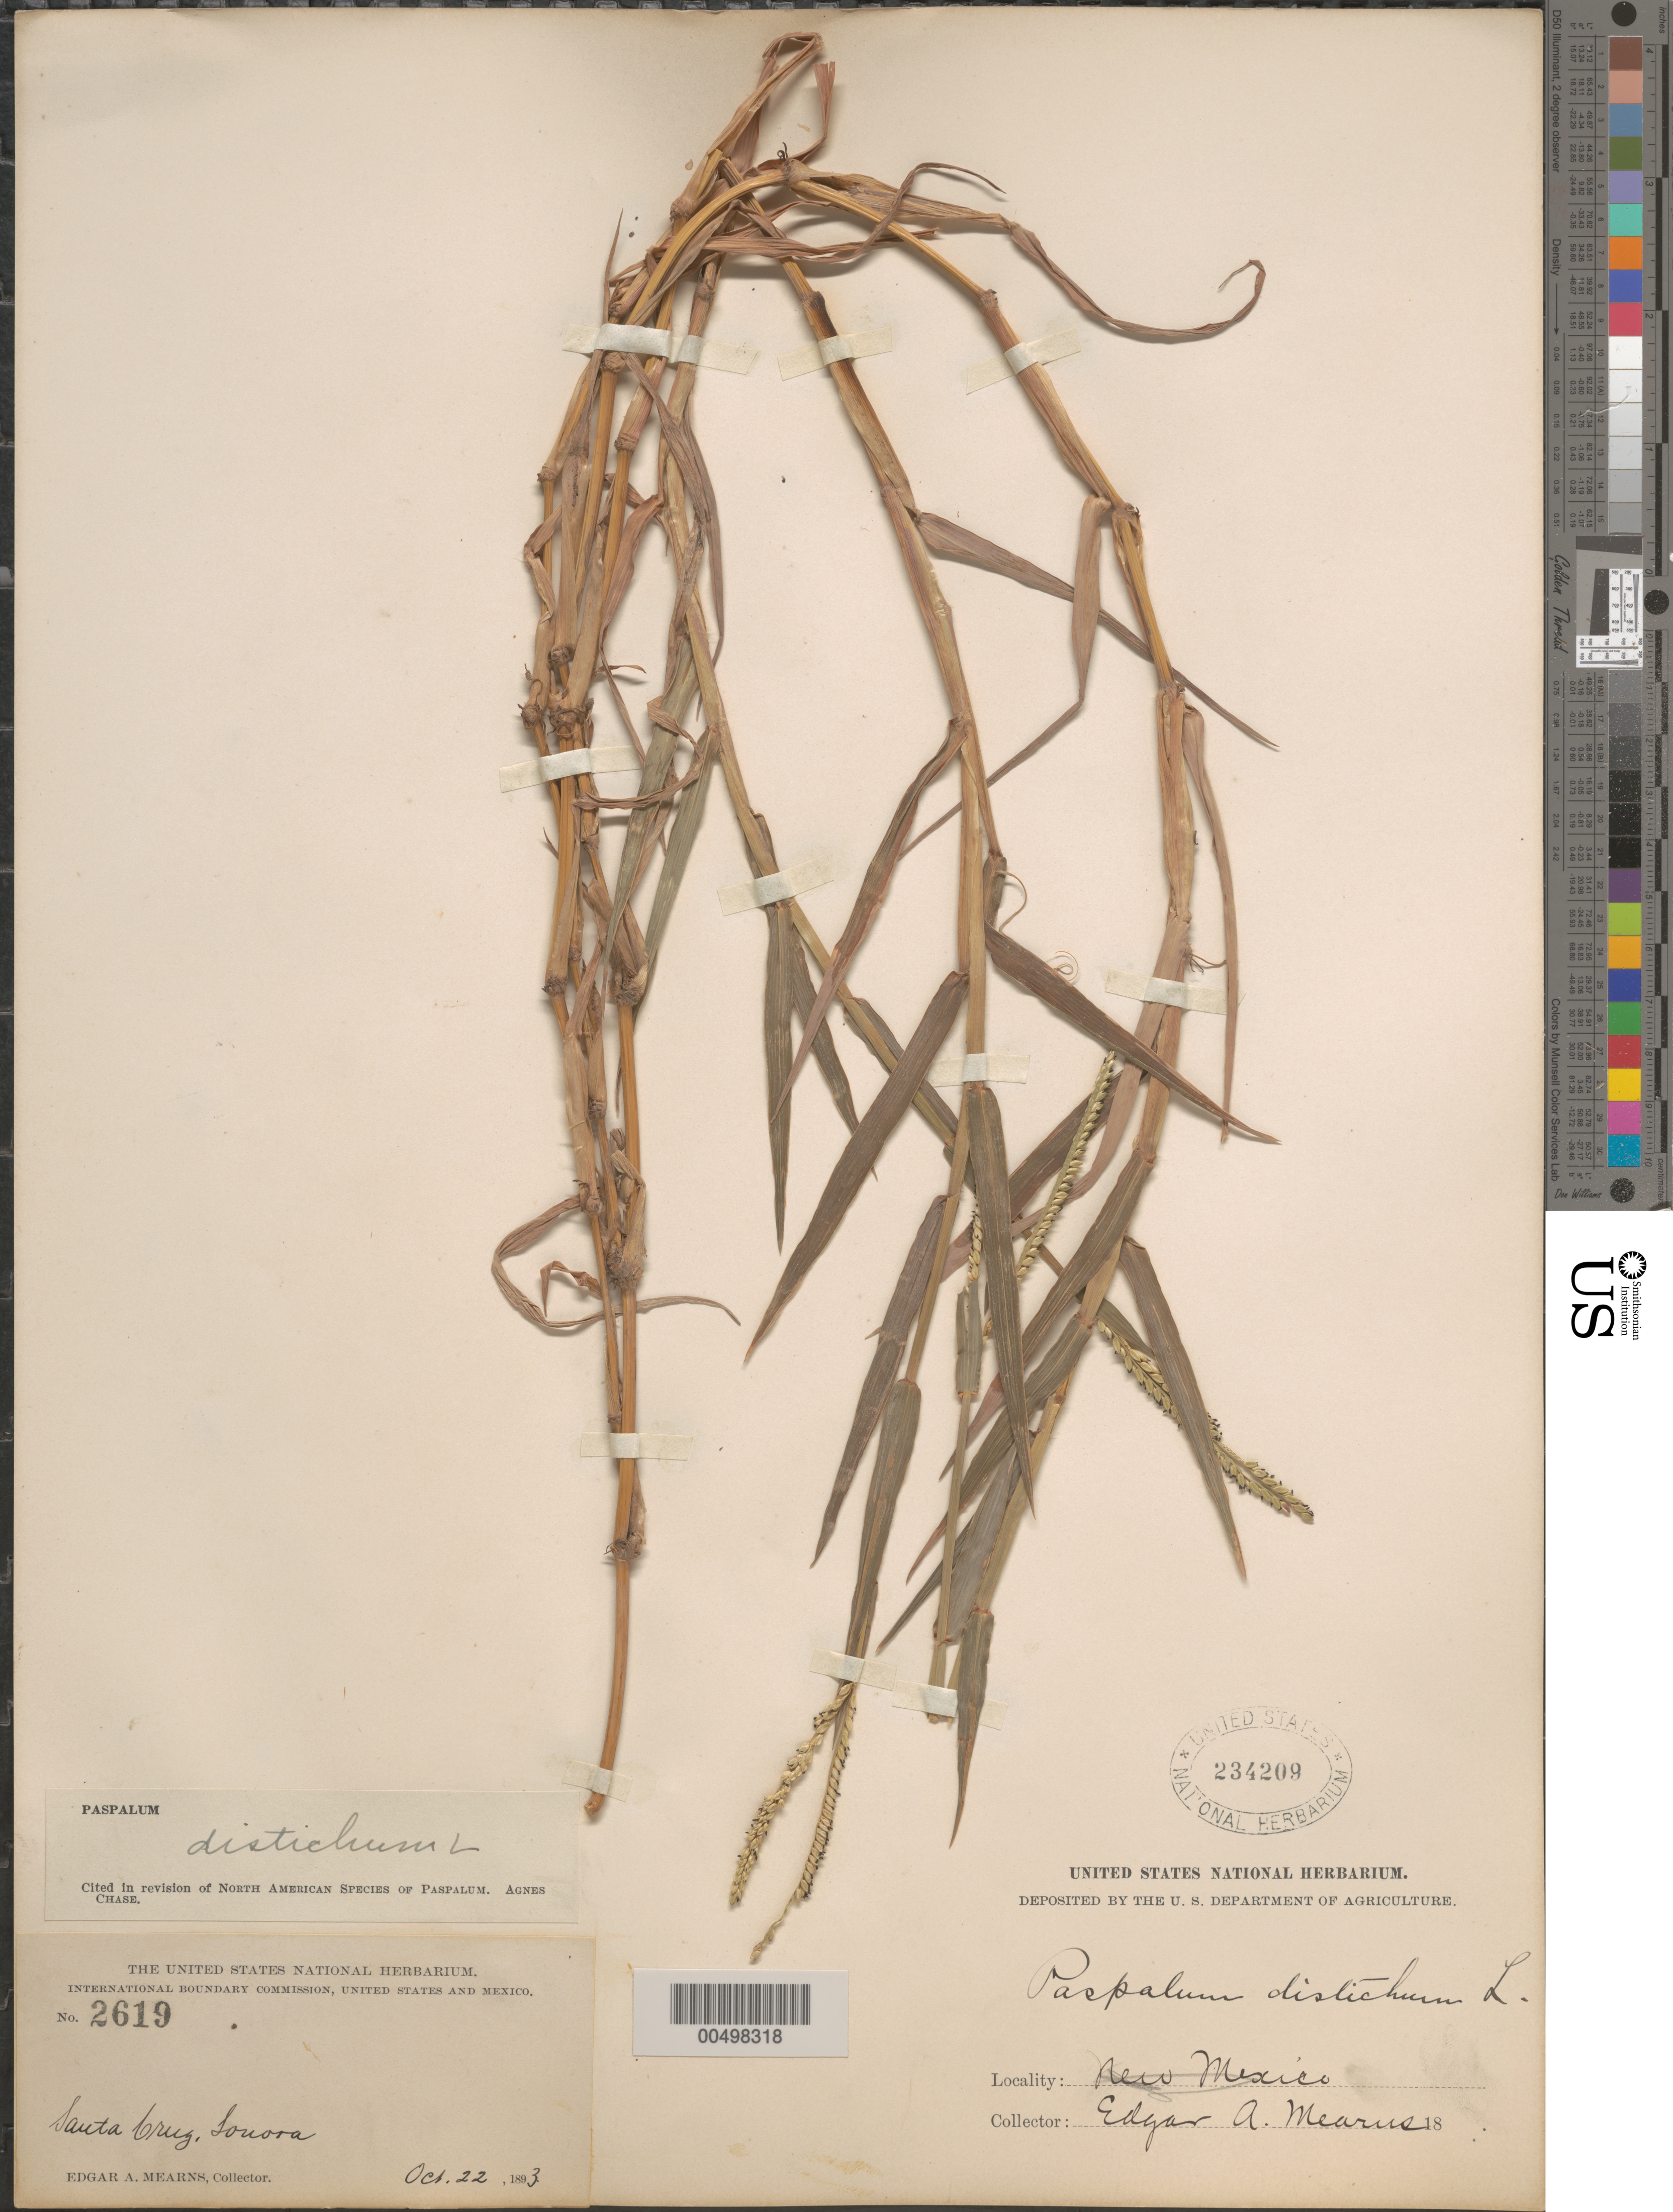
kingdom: Plantae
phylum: Tracheophyta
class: Liliopsida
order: Poales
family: Poaceae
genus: Paspalum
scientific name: Paspalum paspaloides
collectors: E. A. Mearns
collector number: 2619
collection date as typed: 22 Oct 1893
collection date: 1893-10-22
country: Mexico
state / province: Sonora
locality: Santa Cruz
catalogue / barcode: US 234209